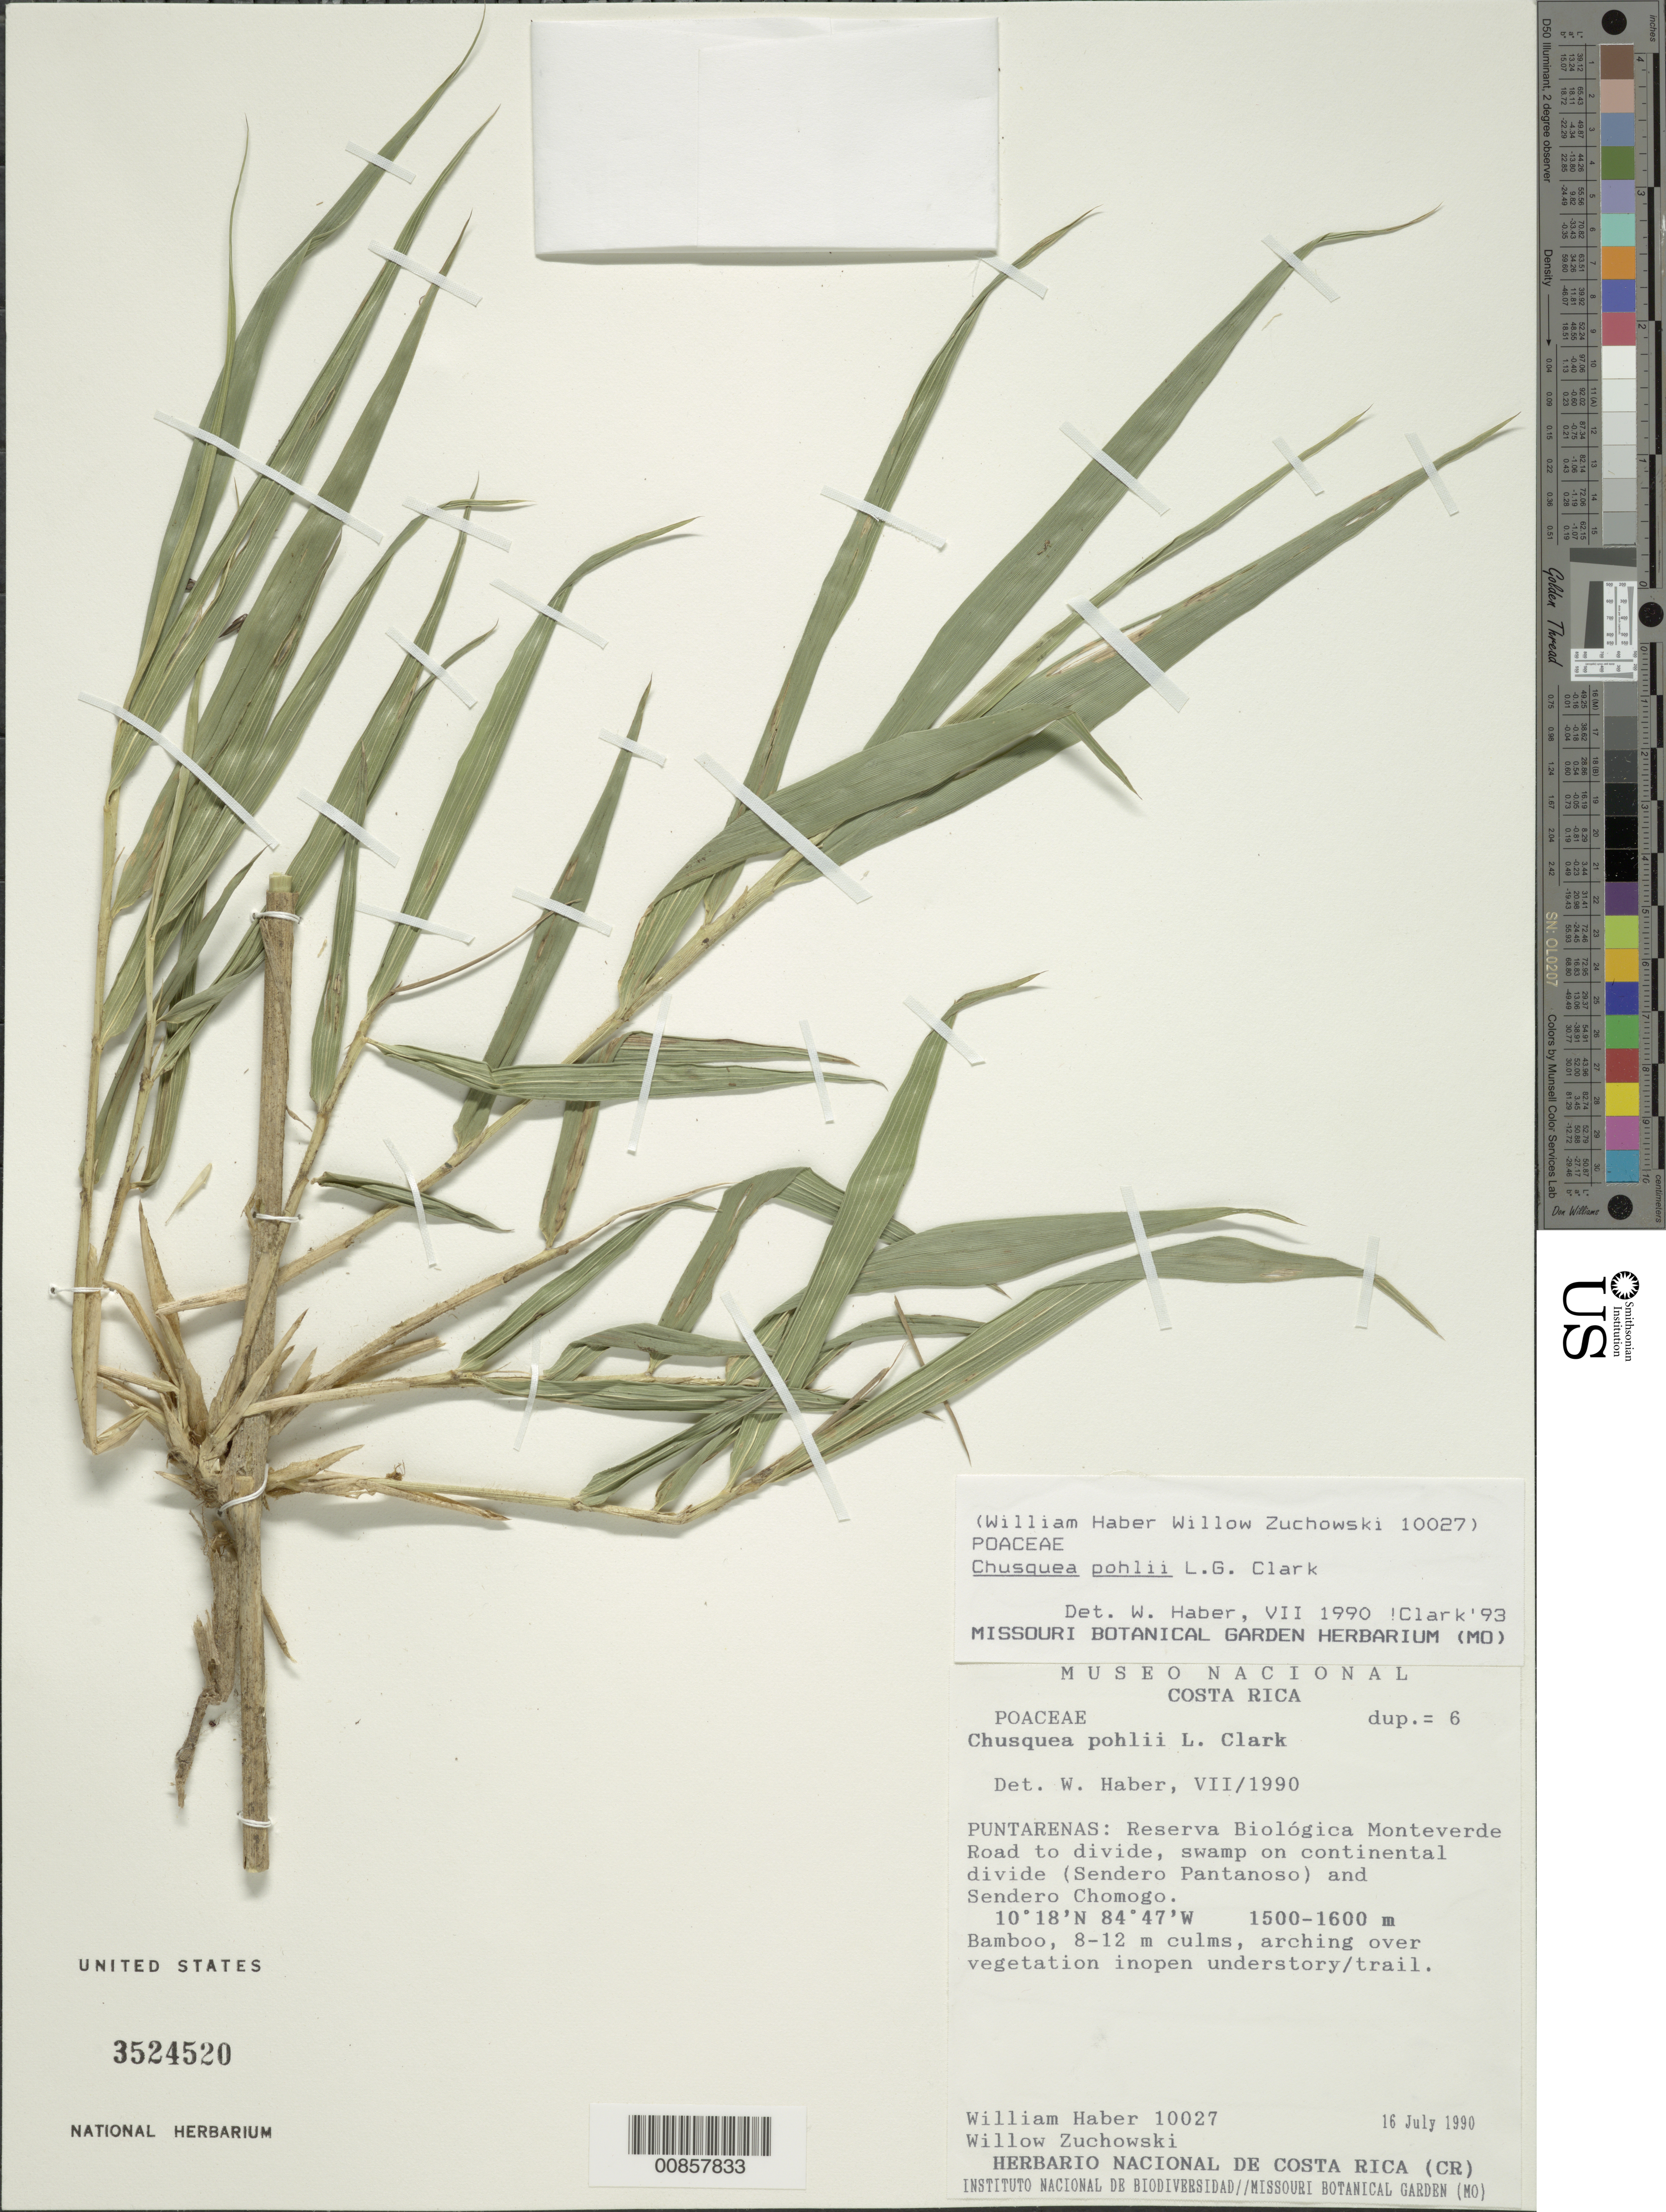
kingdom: Plantae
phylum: Tracheophyta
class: Liliopsida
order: Poales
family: Poaceae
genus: Chusquea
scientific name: Chusquea pohlii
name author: L.G. Clark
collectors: W. Haber & W. Zuchowski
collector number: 10027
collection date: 1990-07-16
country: Costa Rica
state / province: Puntarenas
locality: Reserva Biológica Monteverde Road to divide, swamp on continental divide (Sendero Pantanoso) and Sendero Chomogo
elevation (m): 1500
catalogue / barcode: US 3524520